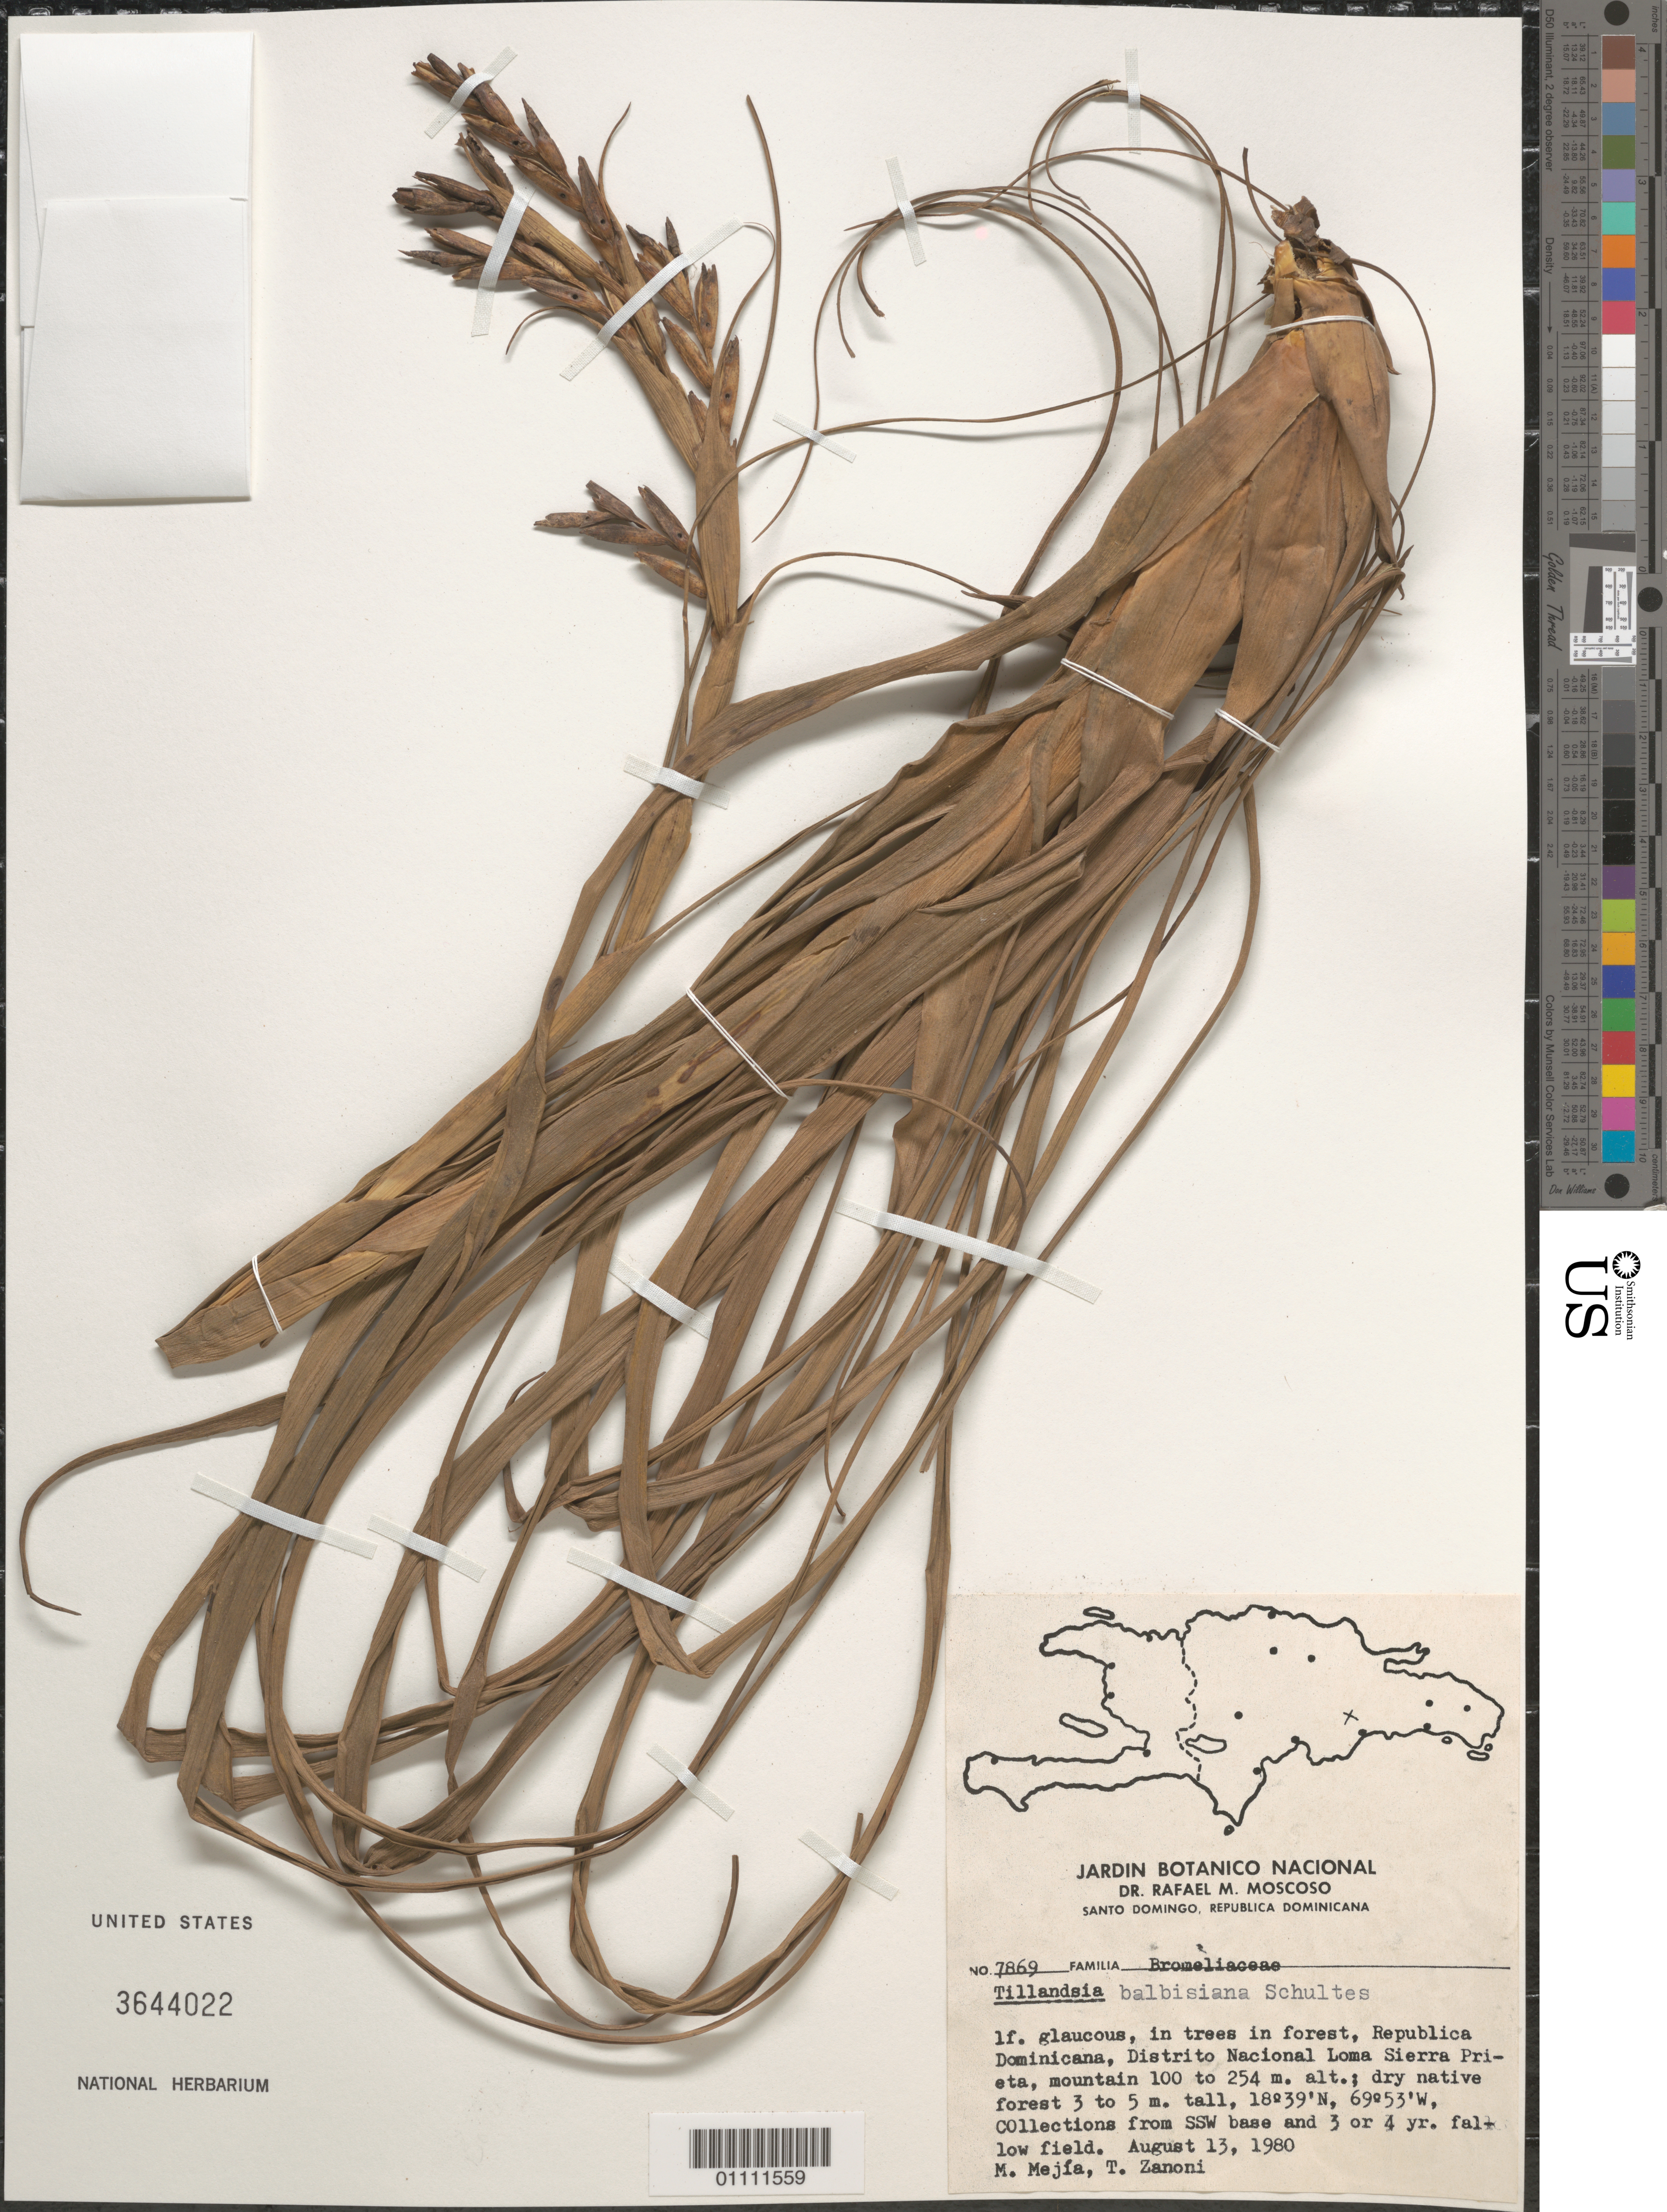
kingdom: Plantae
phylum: Tracheophyta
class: Liliopsida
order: Poales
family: Bromeliaceae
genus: Tillandsia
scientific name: Tillandsia balbisiana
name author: Schult. f.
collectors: M. Mejia & T. A. Zanoni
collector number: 7869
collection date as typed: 13 Aug 1980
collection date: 1980-08-13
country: Dominican Republic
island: Hispaniola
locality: Distrito Nacional Loma Sierra Prieta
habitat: In trees in forest; dry native forest 3-5 m tall; collections from SSW base and 3-4 yr. fallow field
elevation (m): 100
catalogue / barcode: US 3644022